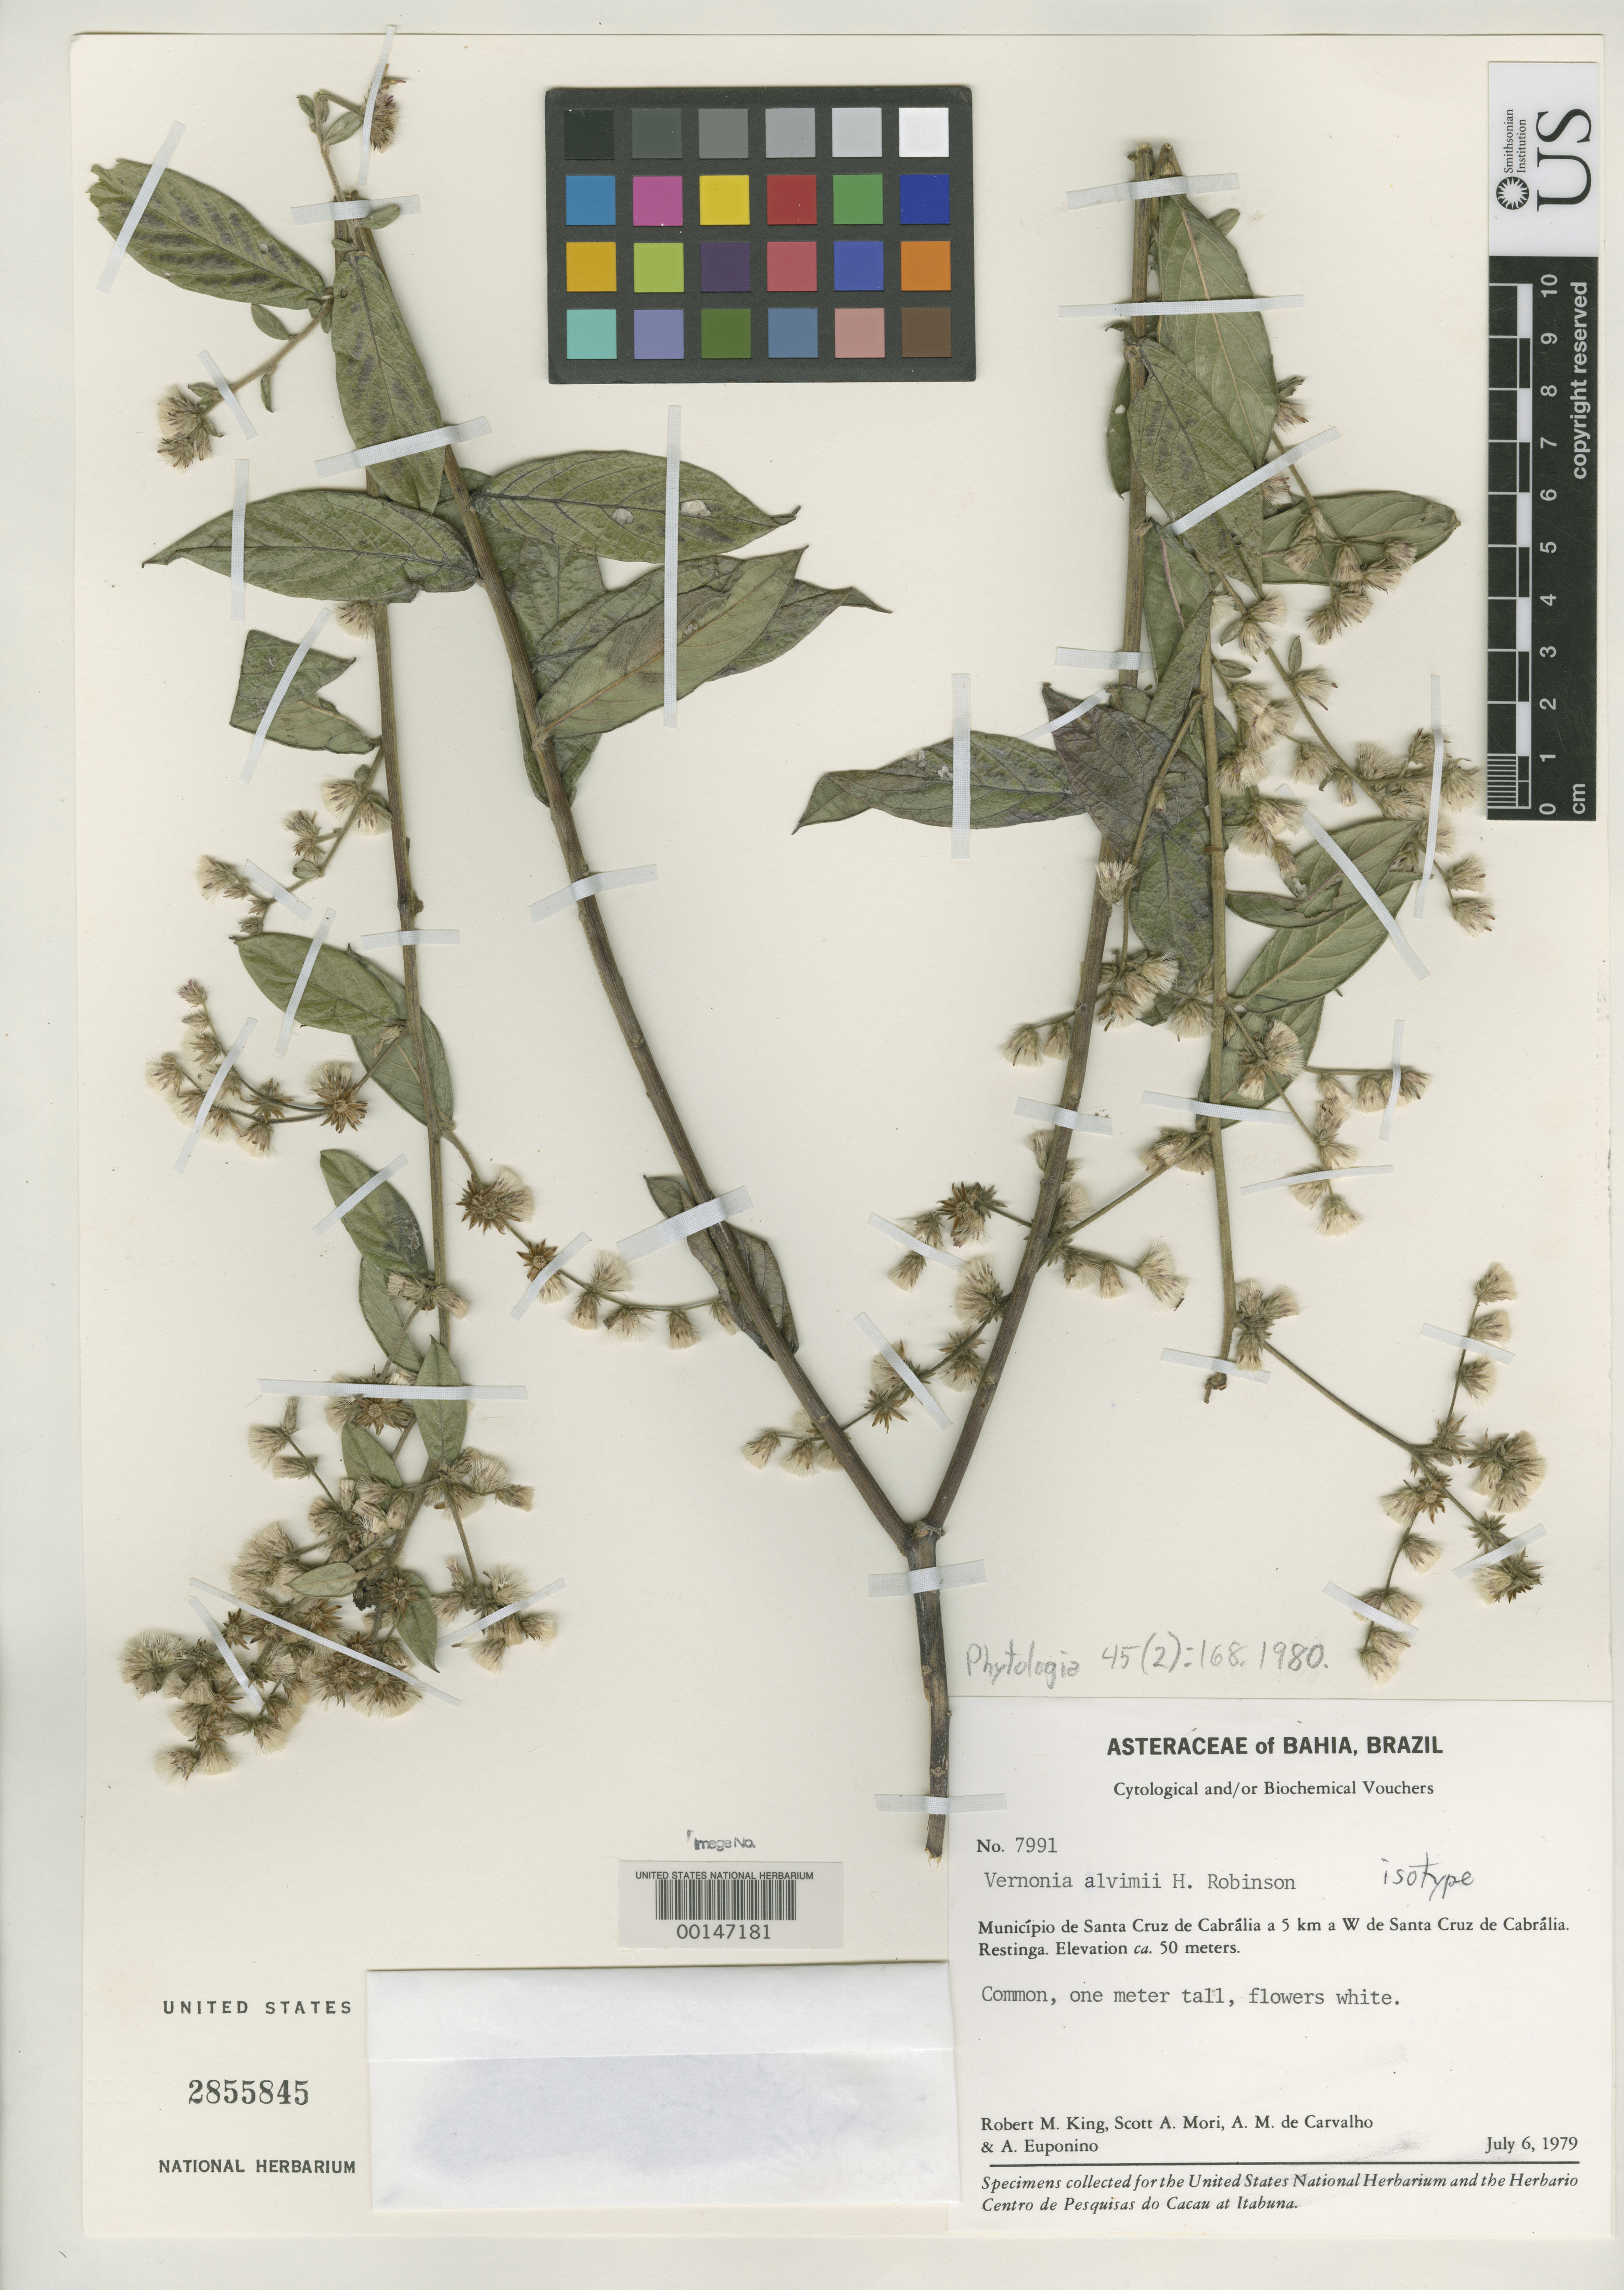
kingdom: Plantae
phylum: Tracheophyta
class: Magnoliopsida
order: Asterales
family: Asteraceae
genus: Vernonia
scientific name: Vernonia alvimii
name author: H. Rob.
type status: Isotype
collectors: R. M. King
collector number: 7991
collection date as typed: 06 Jul 1979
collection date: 1979-07-06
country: Brazil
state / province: Bahia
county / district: Santa Cruz de Cabrália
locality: West of Santa Cruz de Cabralia, Restinga.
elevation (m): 50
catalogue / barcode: US 2855845